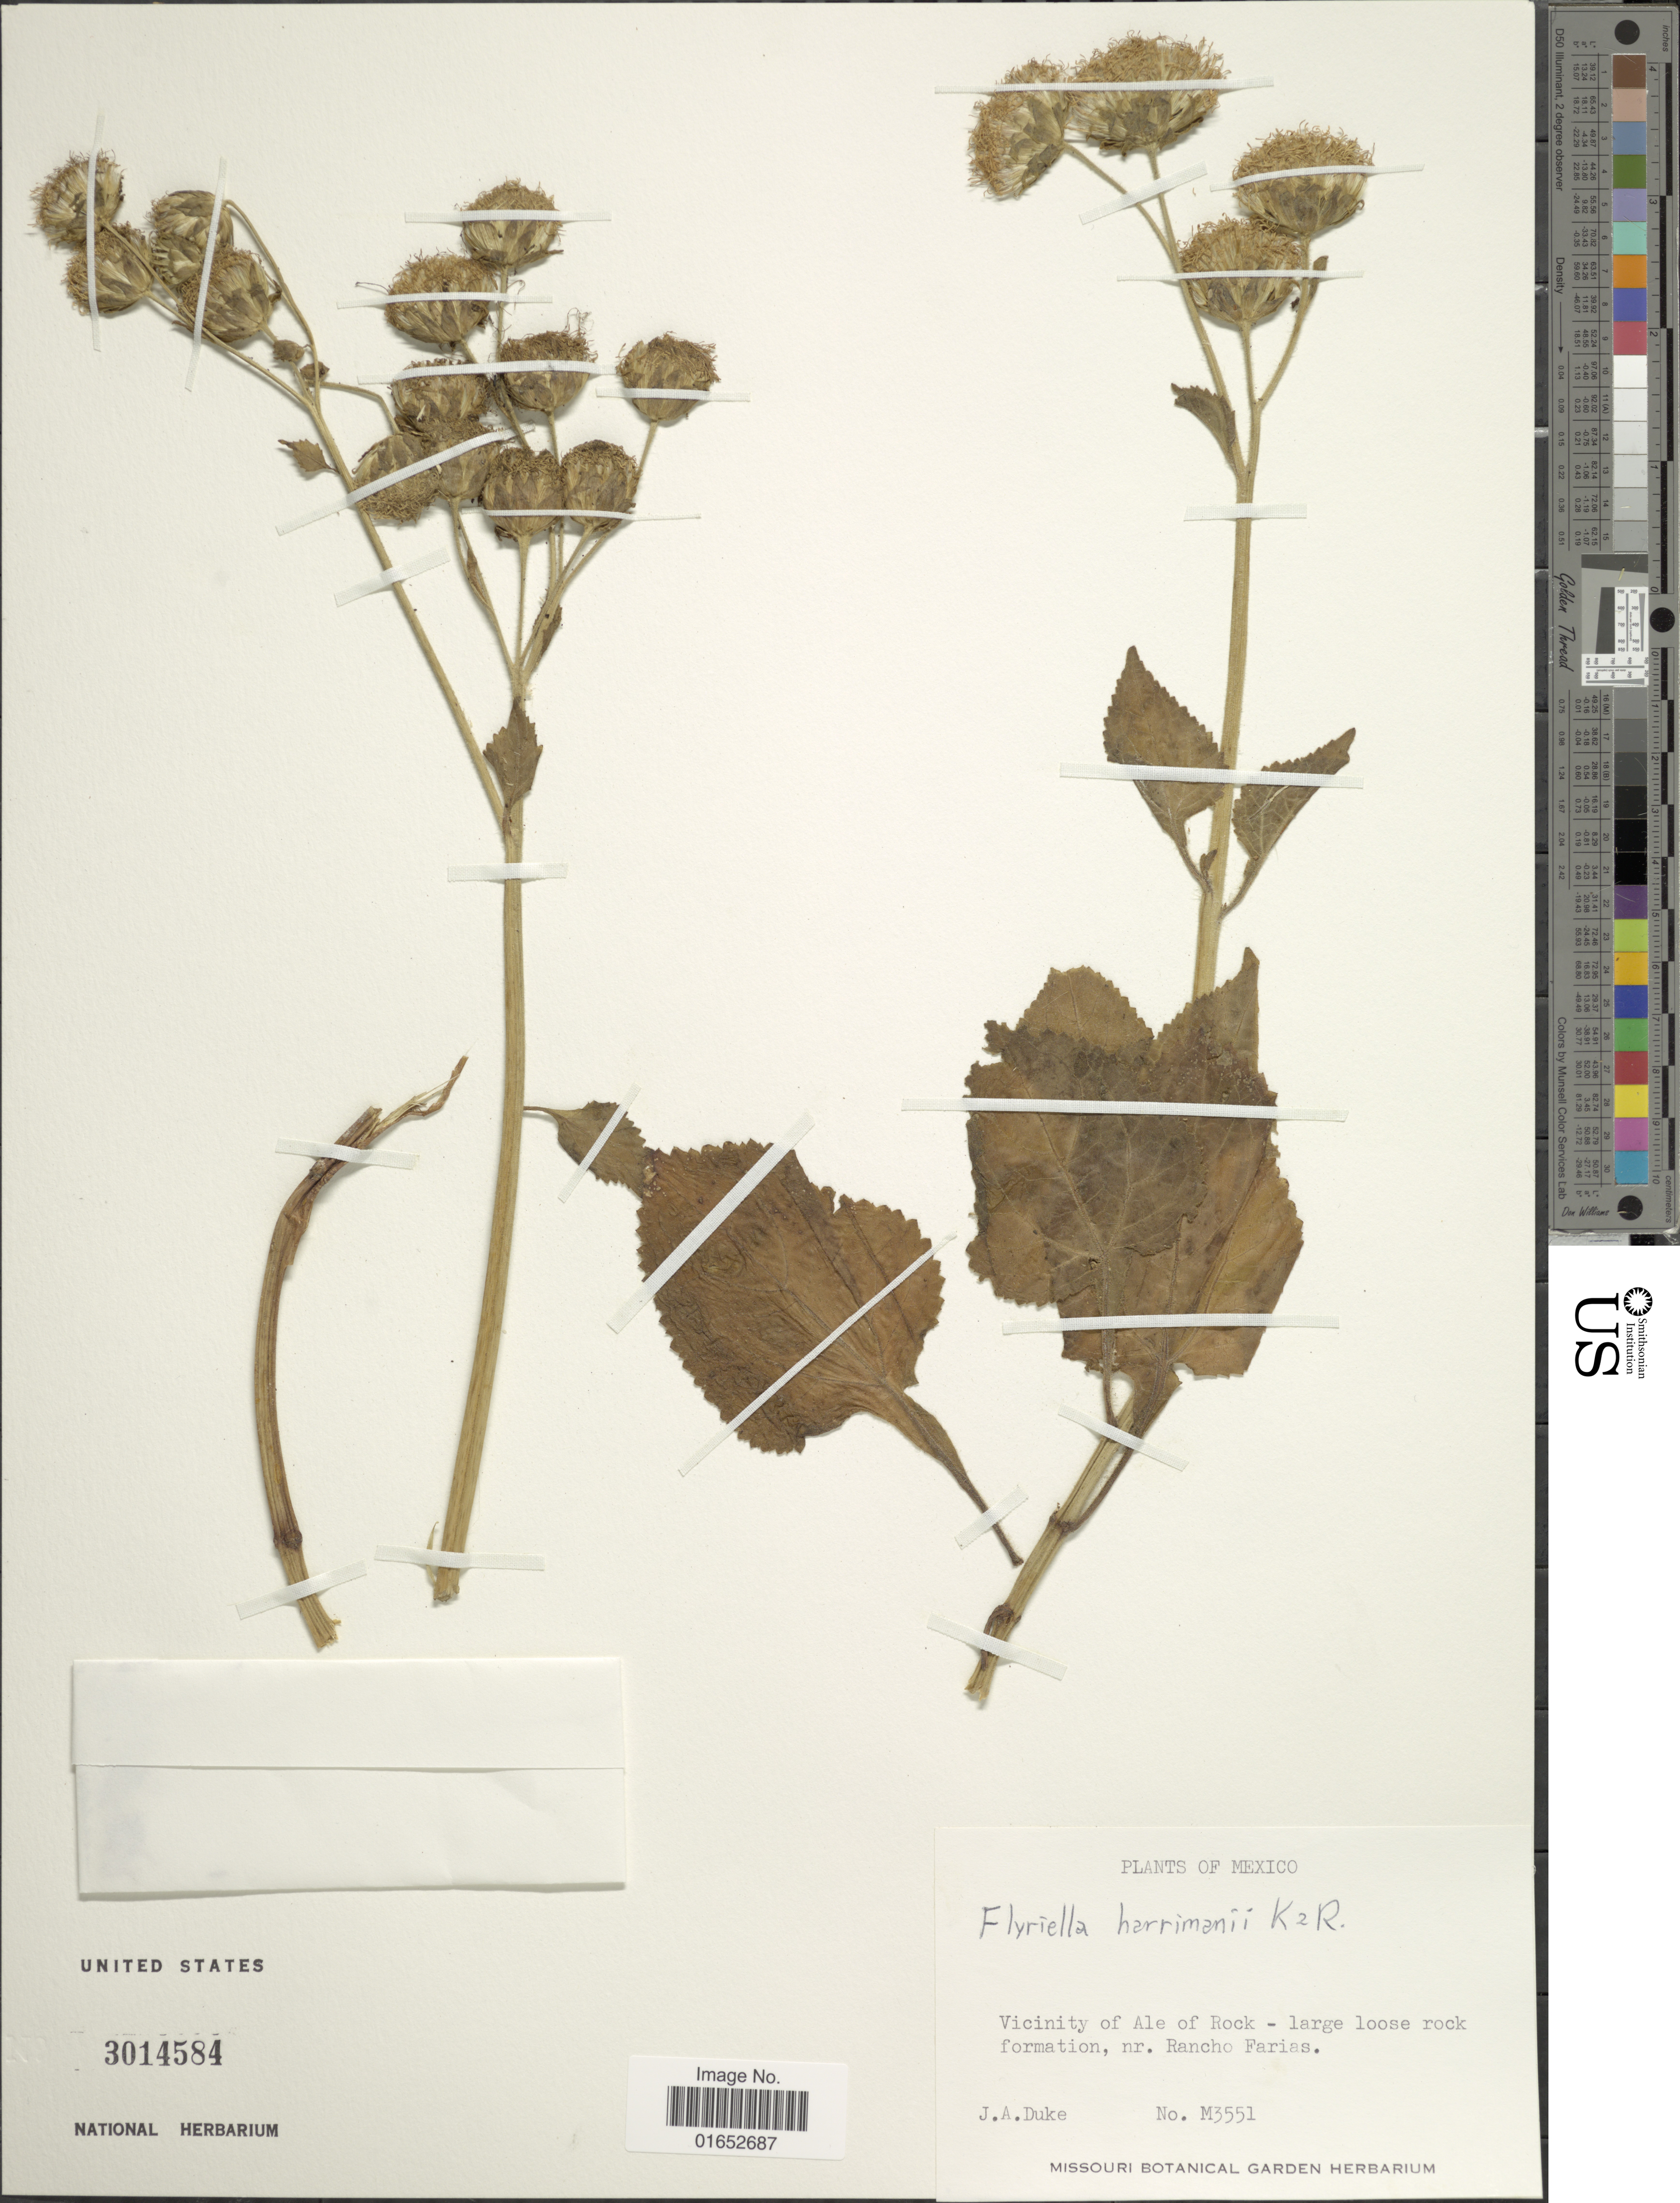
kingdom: Plantae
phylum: Tracheophyta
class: Magnoliopsida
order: Asterales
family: Asteraceae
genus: Flyriella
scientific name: Flyriella harrimanii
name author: R.M. King & H. Rob.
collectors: J. A. Duke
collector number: M3551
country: Mexico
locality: Vicinity of Ale of Rock - large loose rock formation, nr Rancho Farias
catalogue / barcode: US 3014584